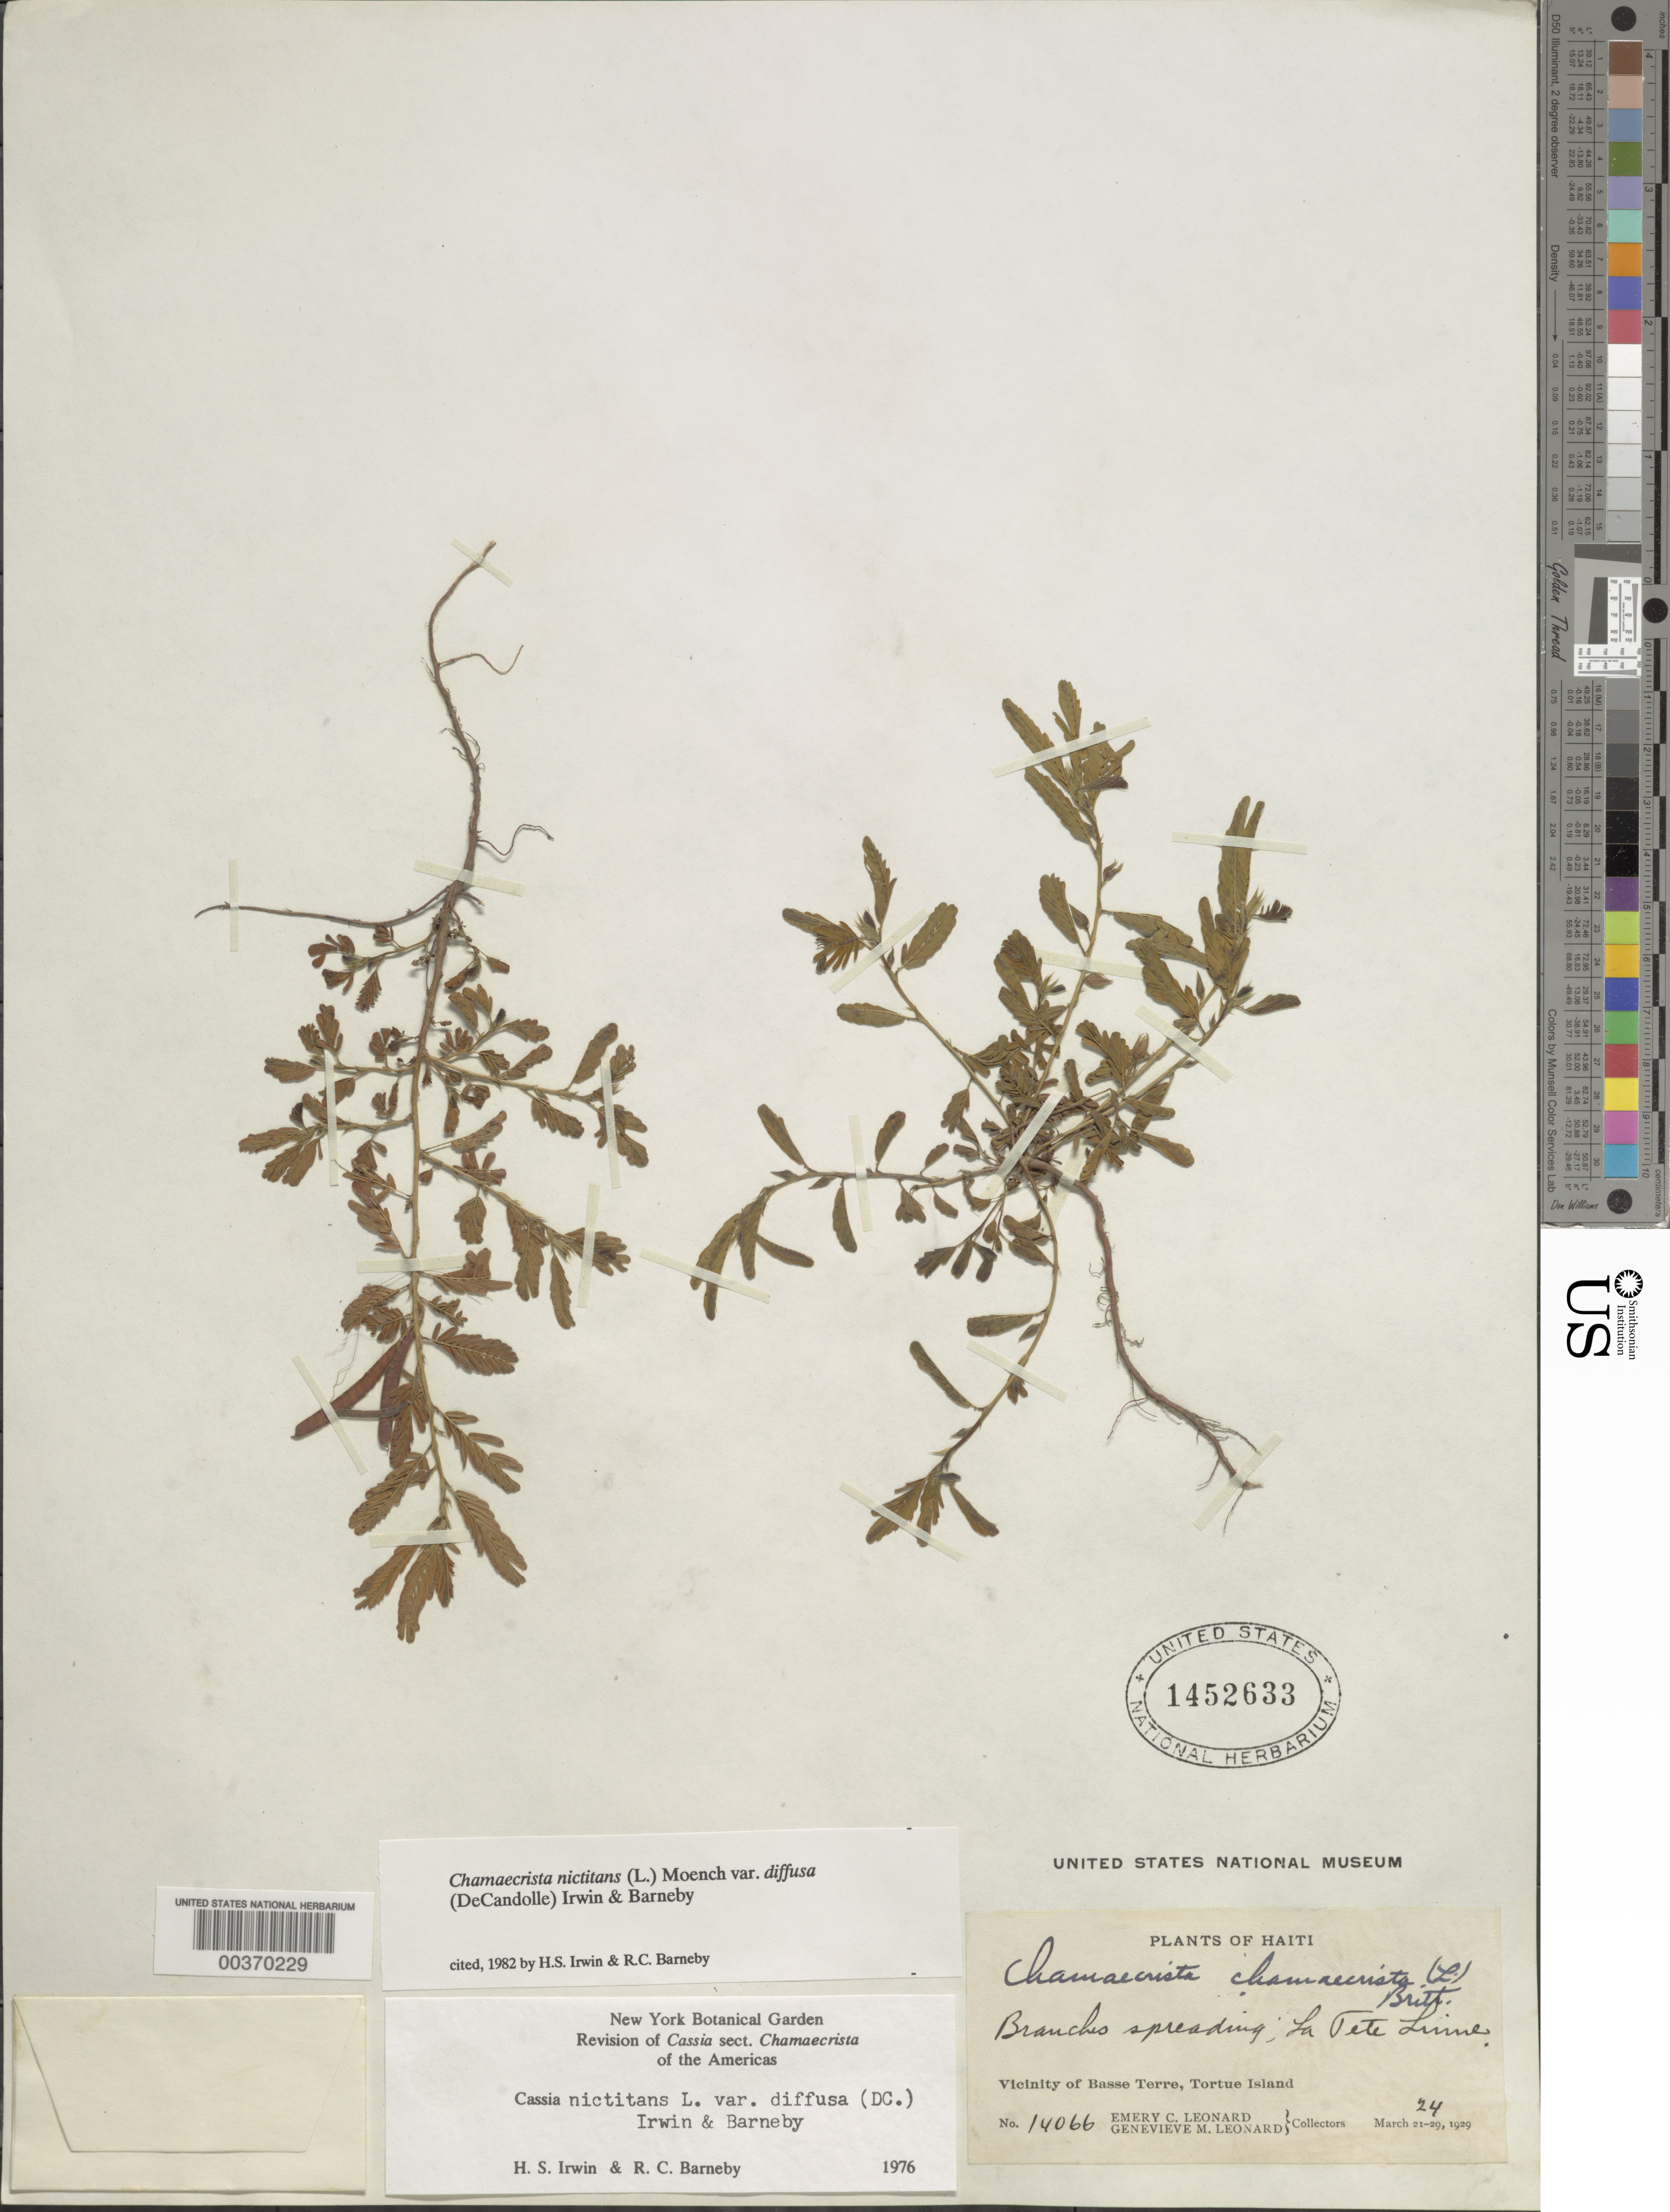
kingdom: Plantae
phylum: Tracheophyta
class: Magnoliopsida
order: Fabales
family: Fabaceae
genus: Chamaecrista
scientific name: Chamaecrista nictitans var. diffusa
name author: (DC.) H.S. Irwin & Barneby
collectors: E. C. Leonard & G. M. Leonard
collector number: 14066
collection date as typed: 24 Mar 1929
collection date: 1929-03-24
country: Haiti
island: Hispaniola Island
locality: La tete linne; vicinity of basse terre, tortue i.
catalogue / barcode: US 1452633